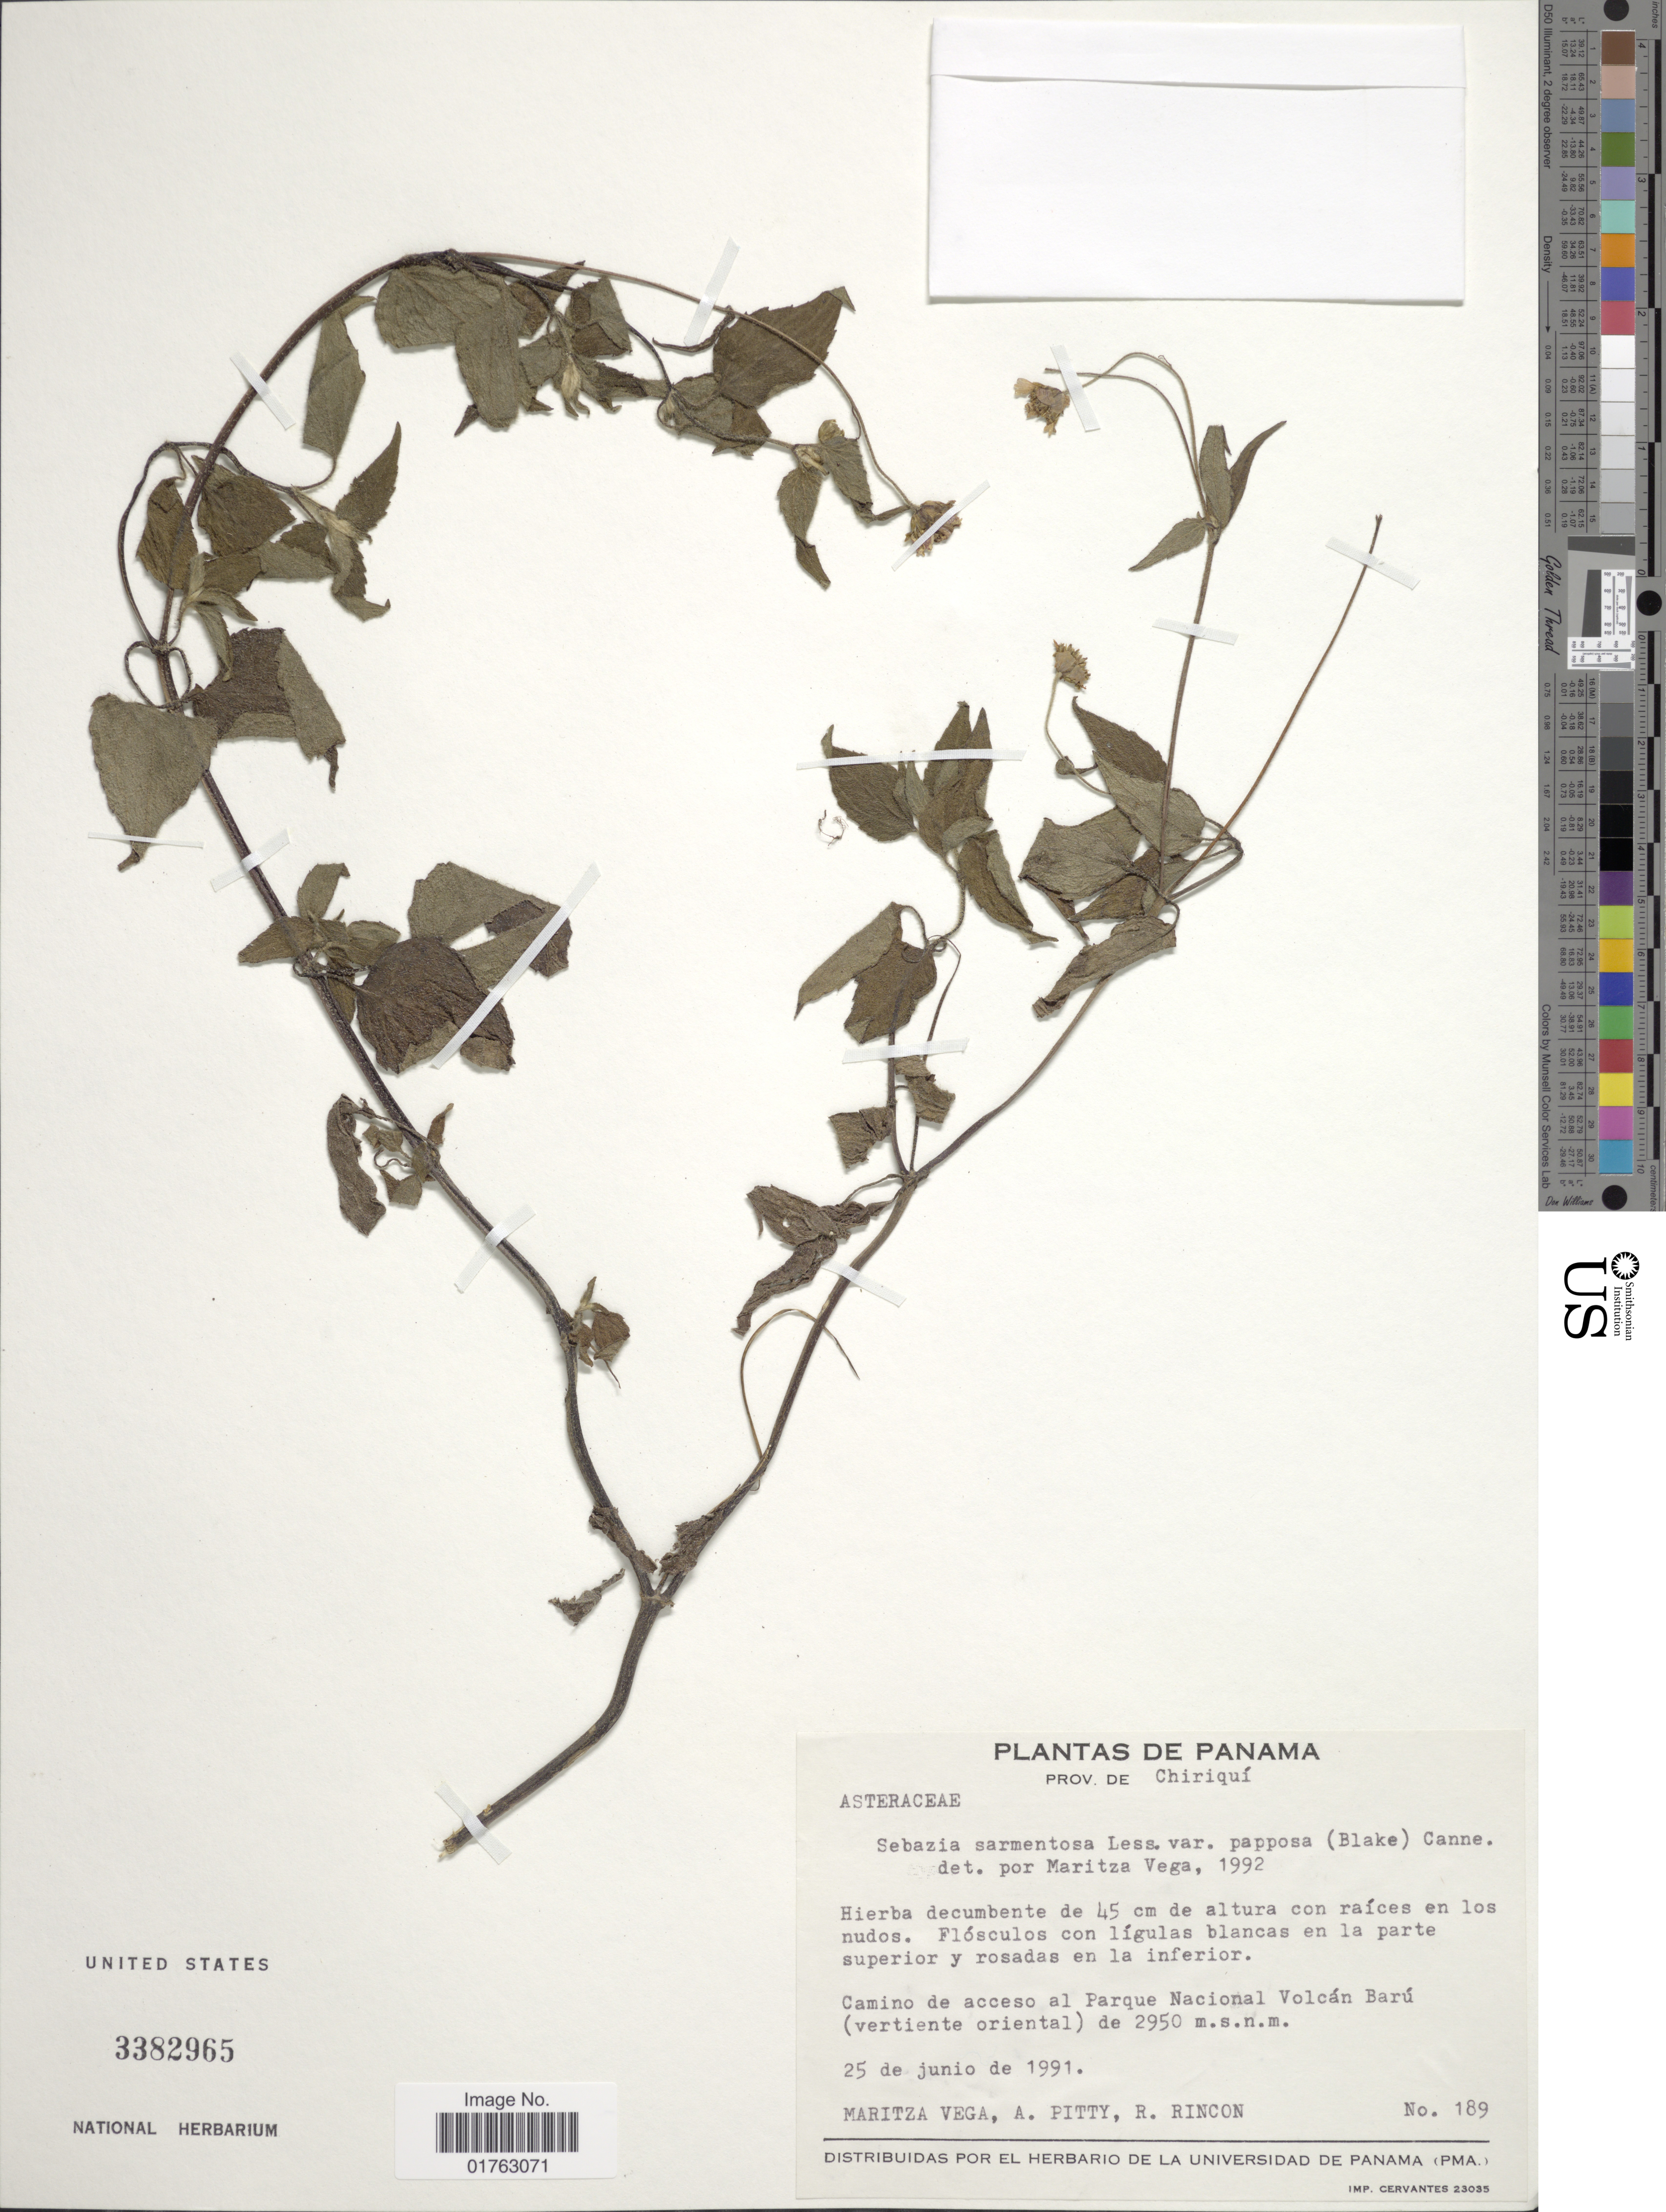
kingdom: Plantae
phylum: Tracheophyta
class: Magnoliopsida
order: Asterales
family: Asteraceae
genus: Sabazia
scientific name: Sabazia sarmentosa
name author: Less.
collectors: M. Vega, A. Pitty & R. Rincon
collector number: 189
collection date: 1991-06-25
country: Panama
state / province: Chiriqui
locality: Camino de acceso al Parque Nacional Volcan Baru (vertiente oriental)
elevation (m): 2950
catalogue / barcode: US 3382965